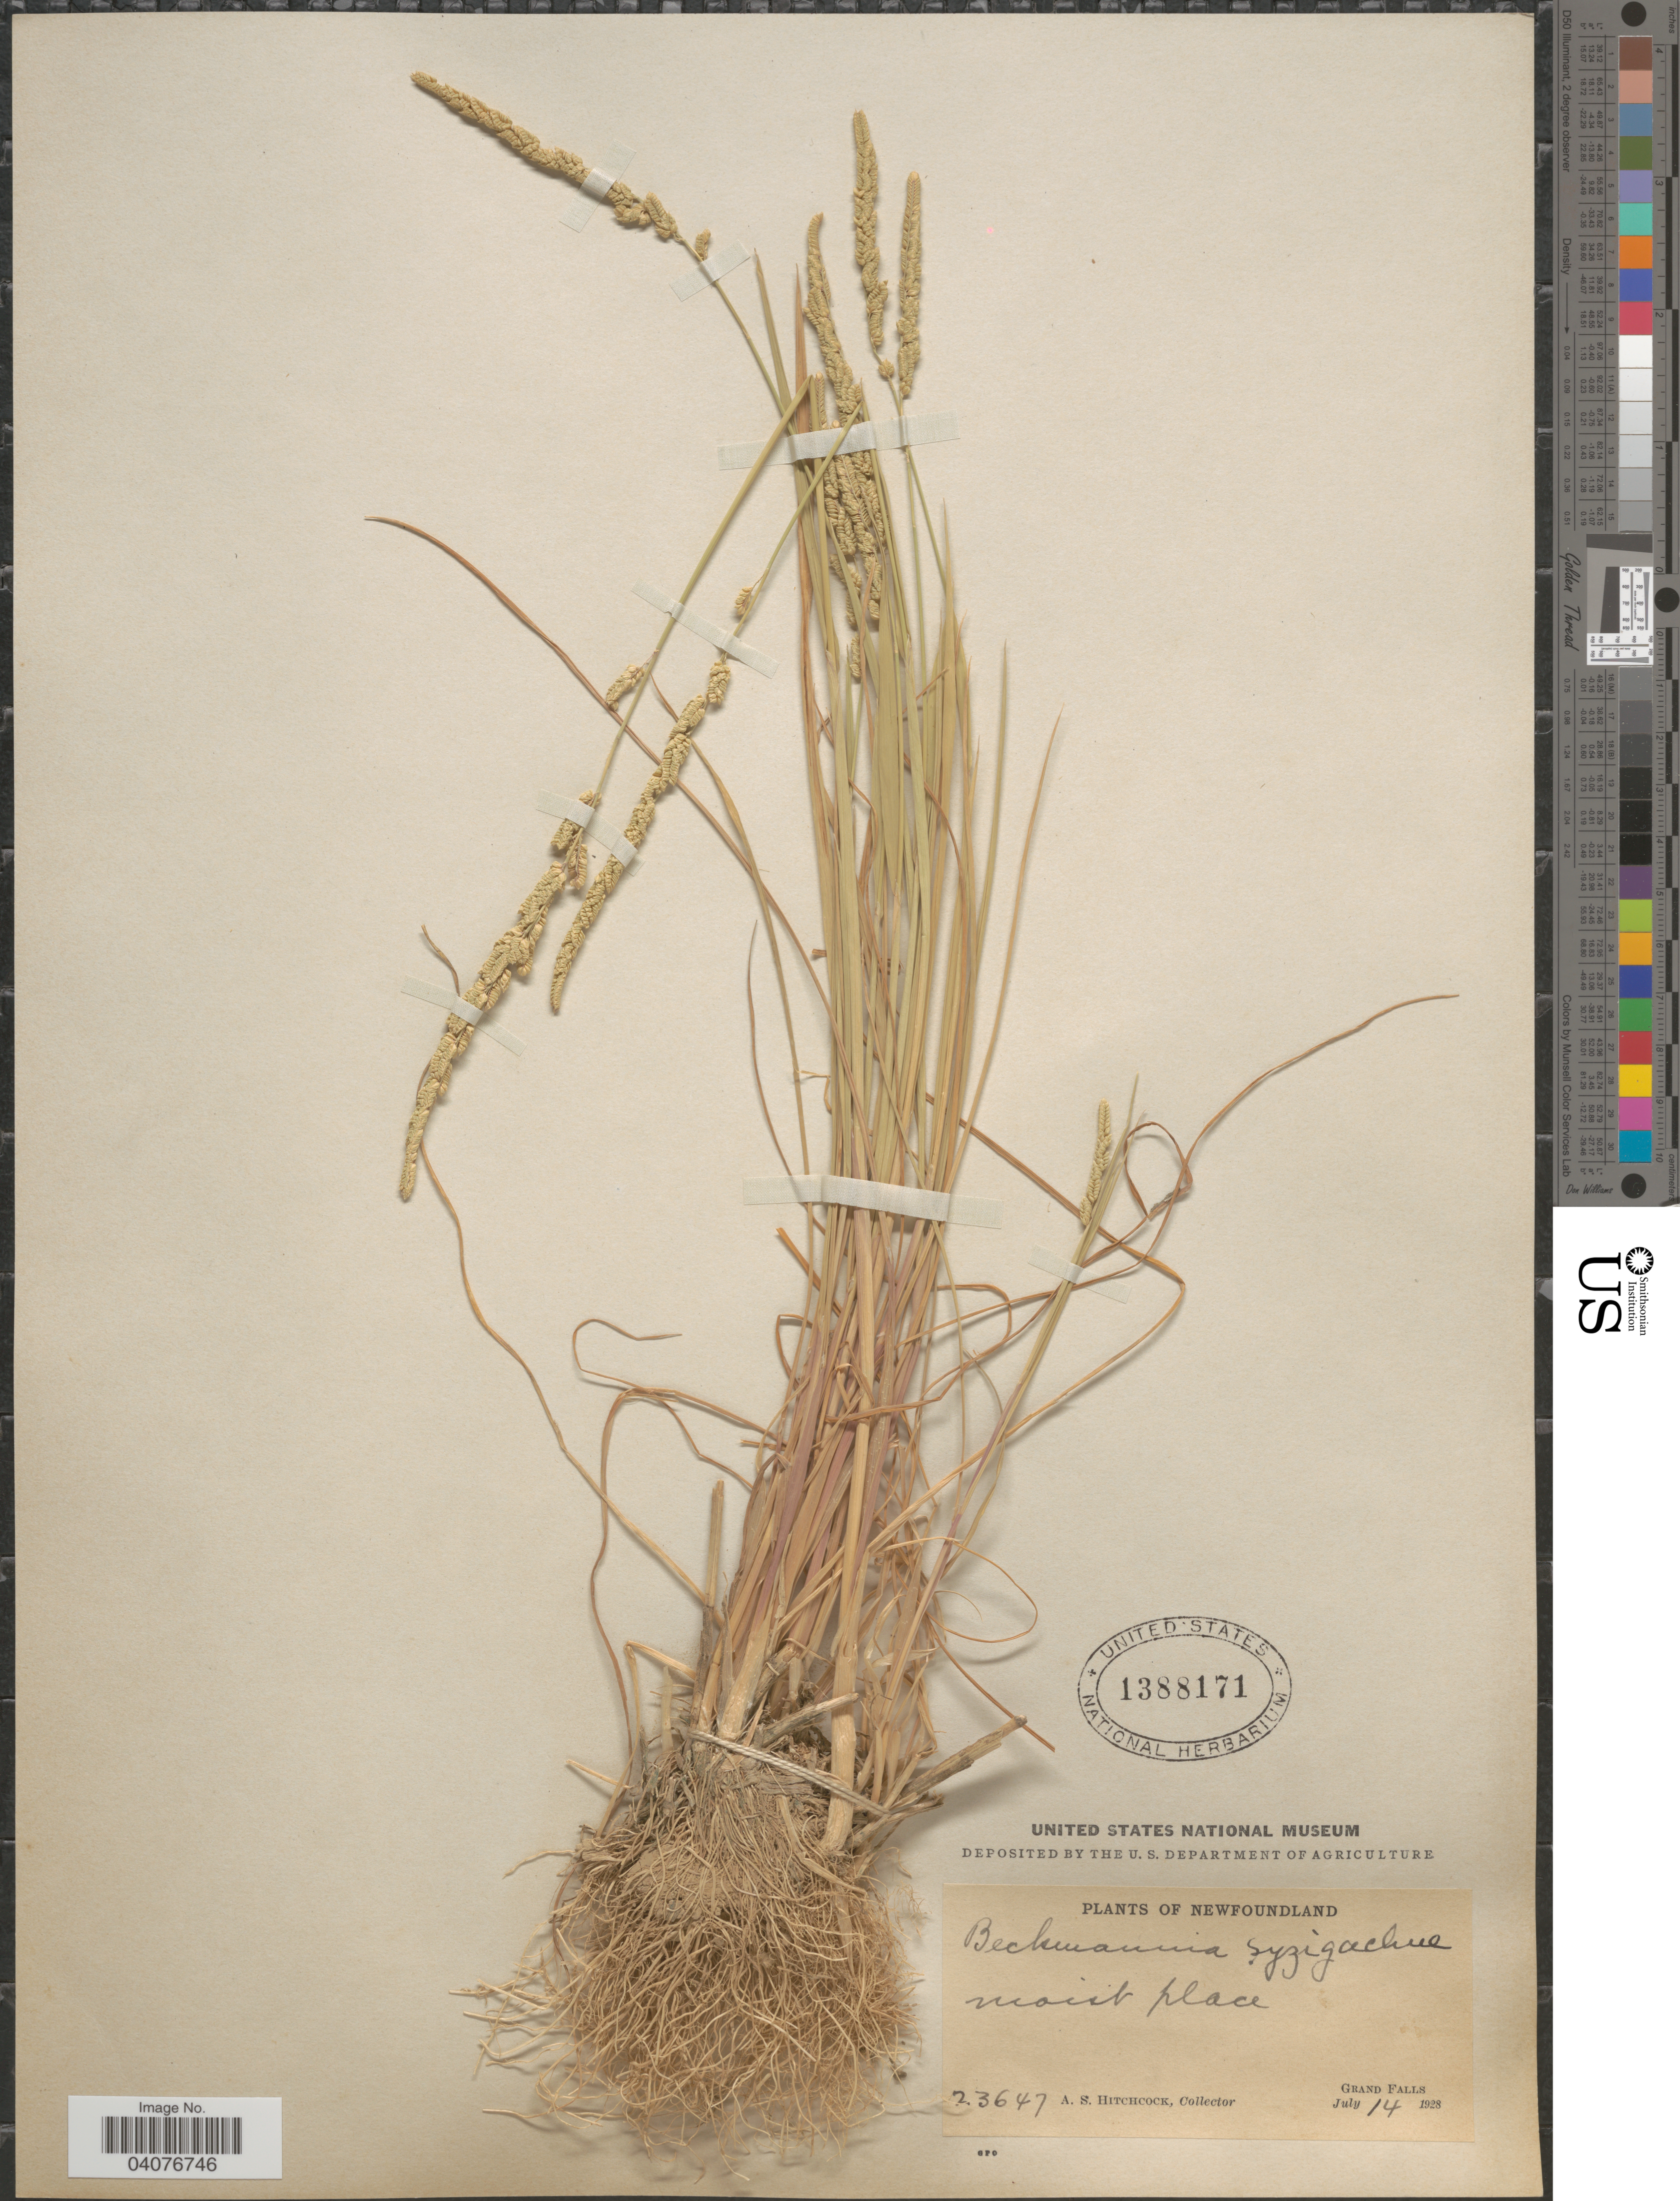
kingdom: Plantae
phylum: Tracheophyta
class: Liliopsida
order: Poales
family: Poaceae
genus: Beckmannia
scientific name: Beckmannia syzigachne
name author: (Steud.) Fernald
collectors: A. S. Hitchcock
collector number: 23647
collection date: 1928-07-14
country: Canada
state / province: Newfoundland and Labrador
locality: Grand Falls.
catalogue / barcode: US 1388171